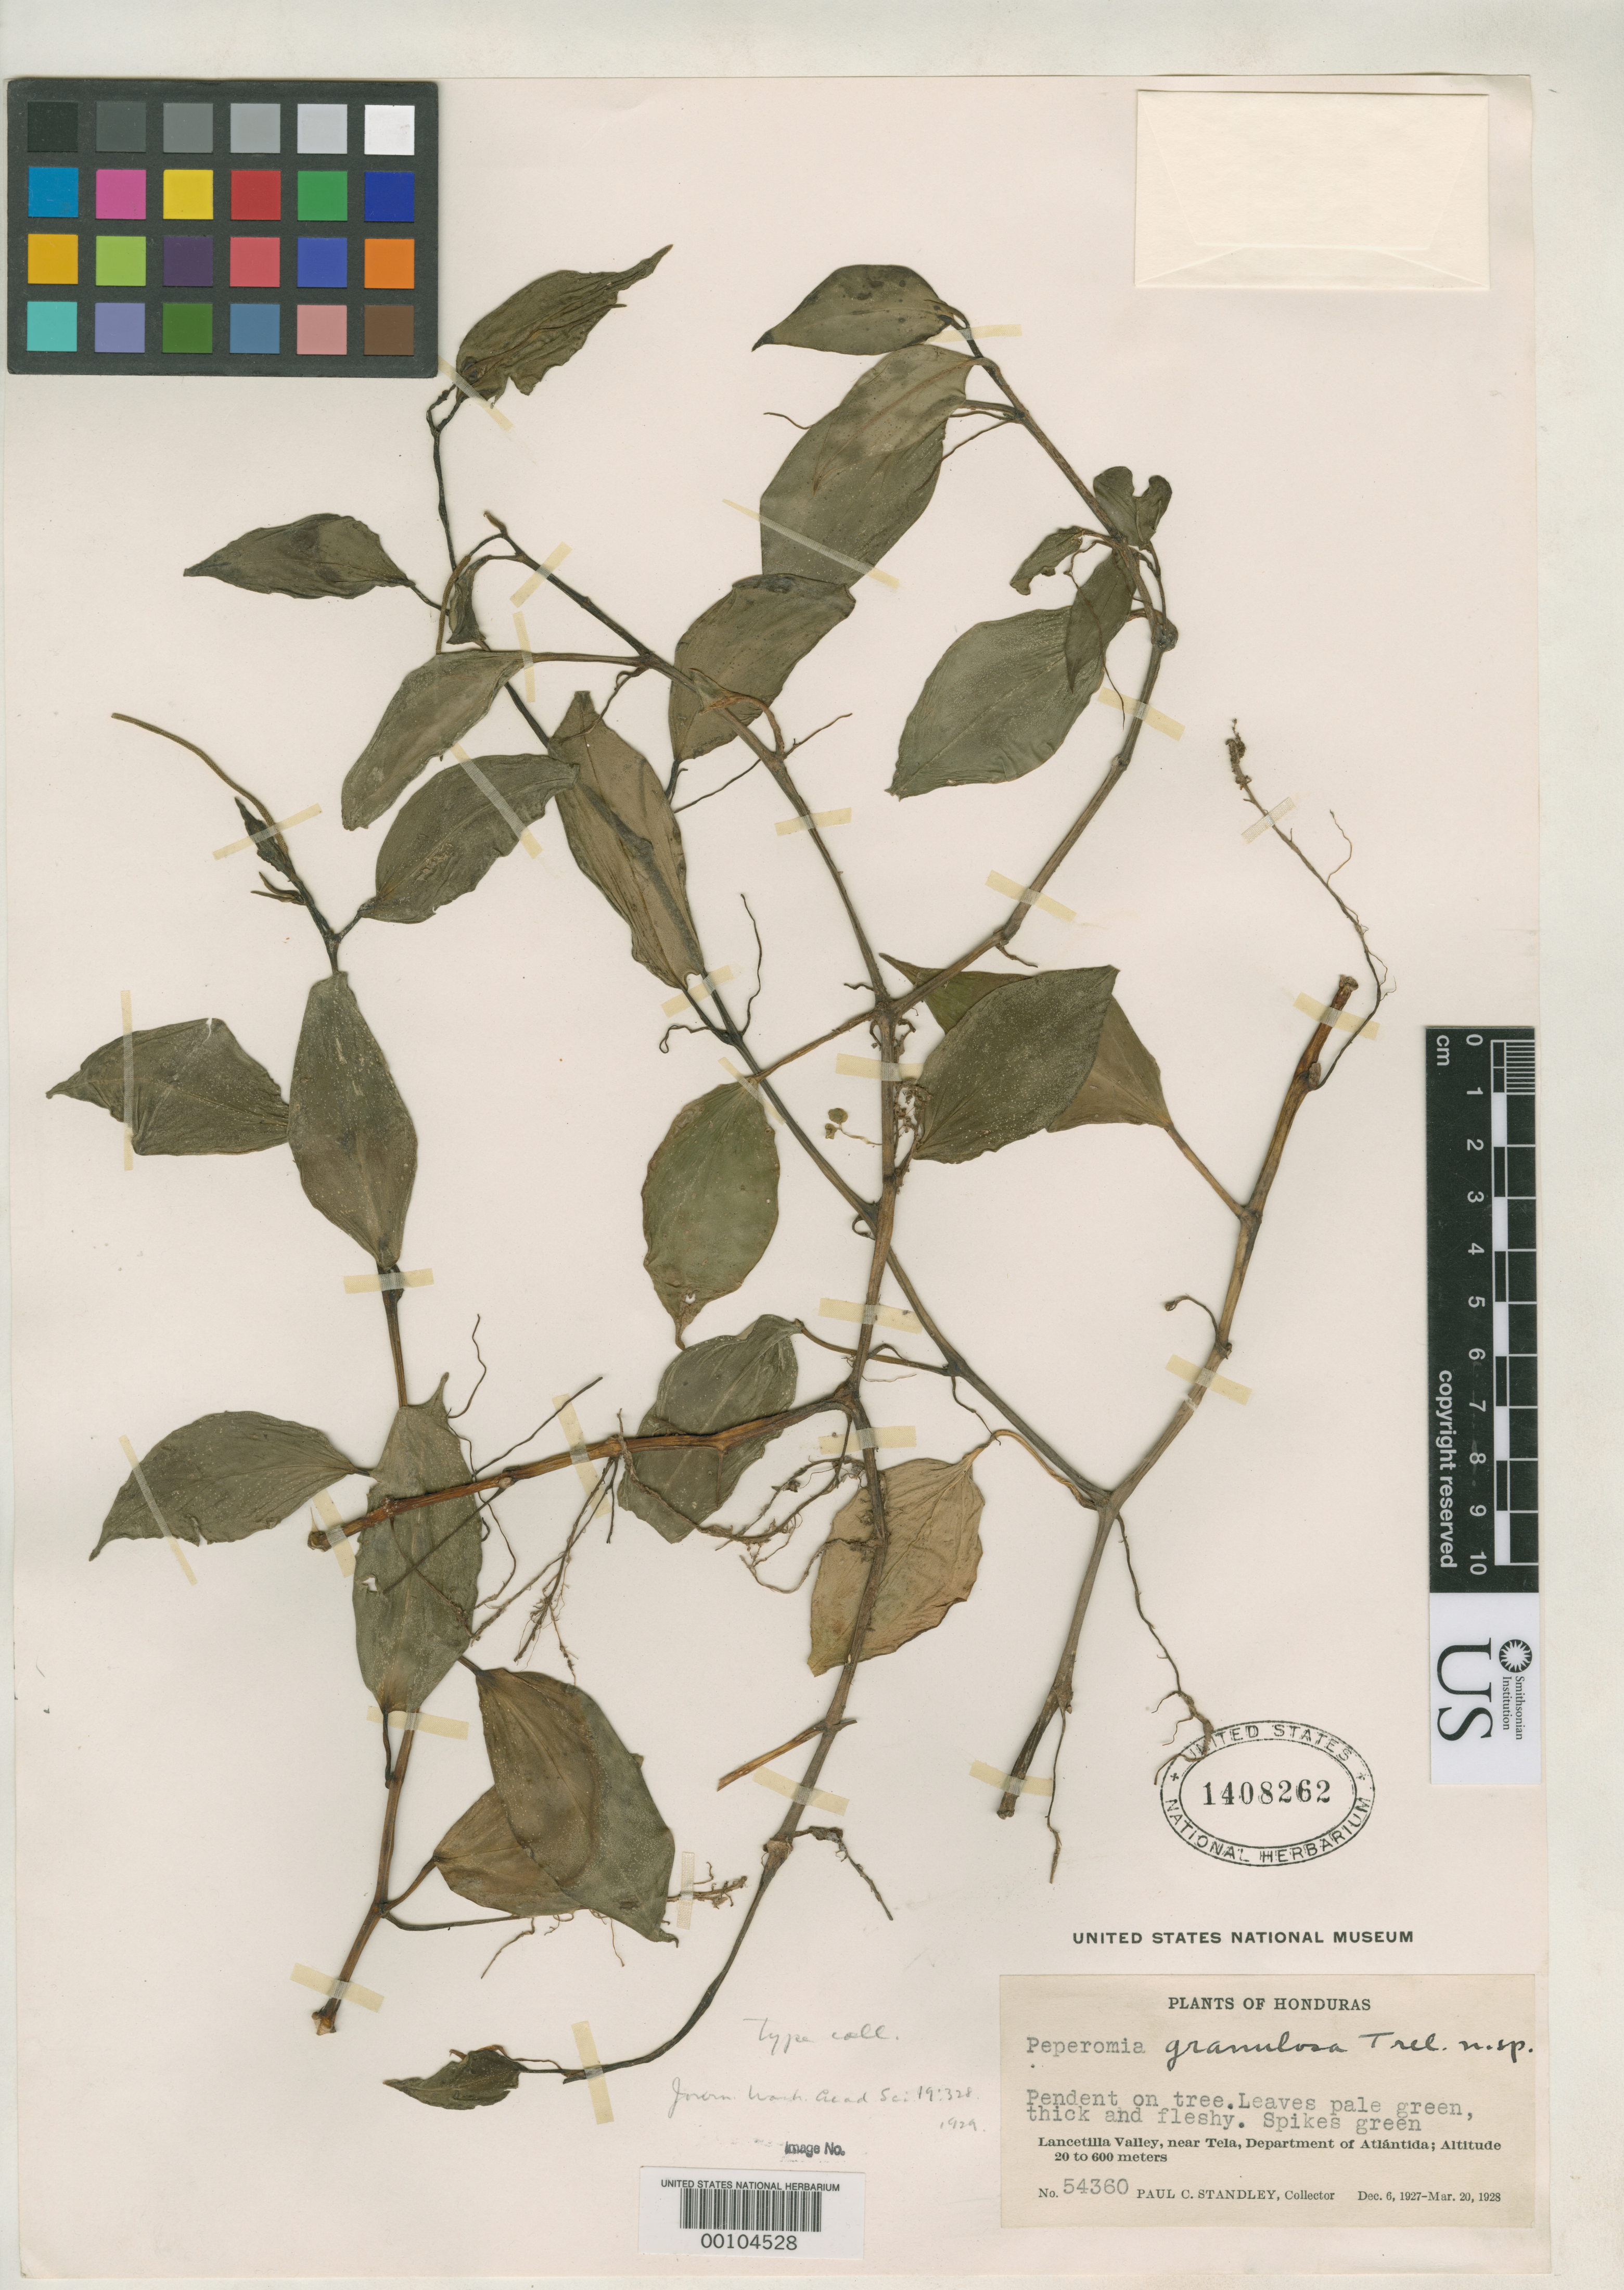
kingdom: Plantae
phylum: Tracheophyta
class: Magnoliopsida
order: Piperales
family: Piperaceae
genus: Peperomia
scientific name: Peperomia granulosa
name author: Trel.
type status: Isotype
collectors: P. C. Standley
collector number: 54360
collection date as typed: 11 Jan 1928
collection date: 1928-01-11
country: Honduras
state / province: Atlántida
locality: Lancetilla Valley, near Tela.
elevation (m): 100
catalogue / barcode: US 1408262